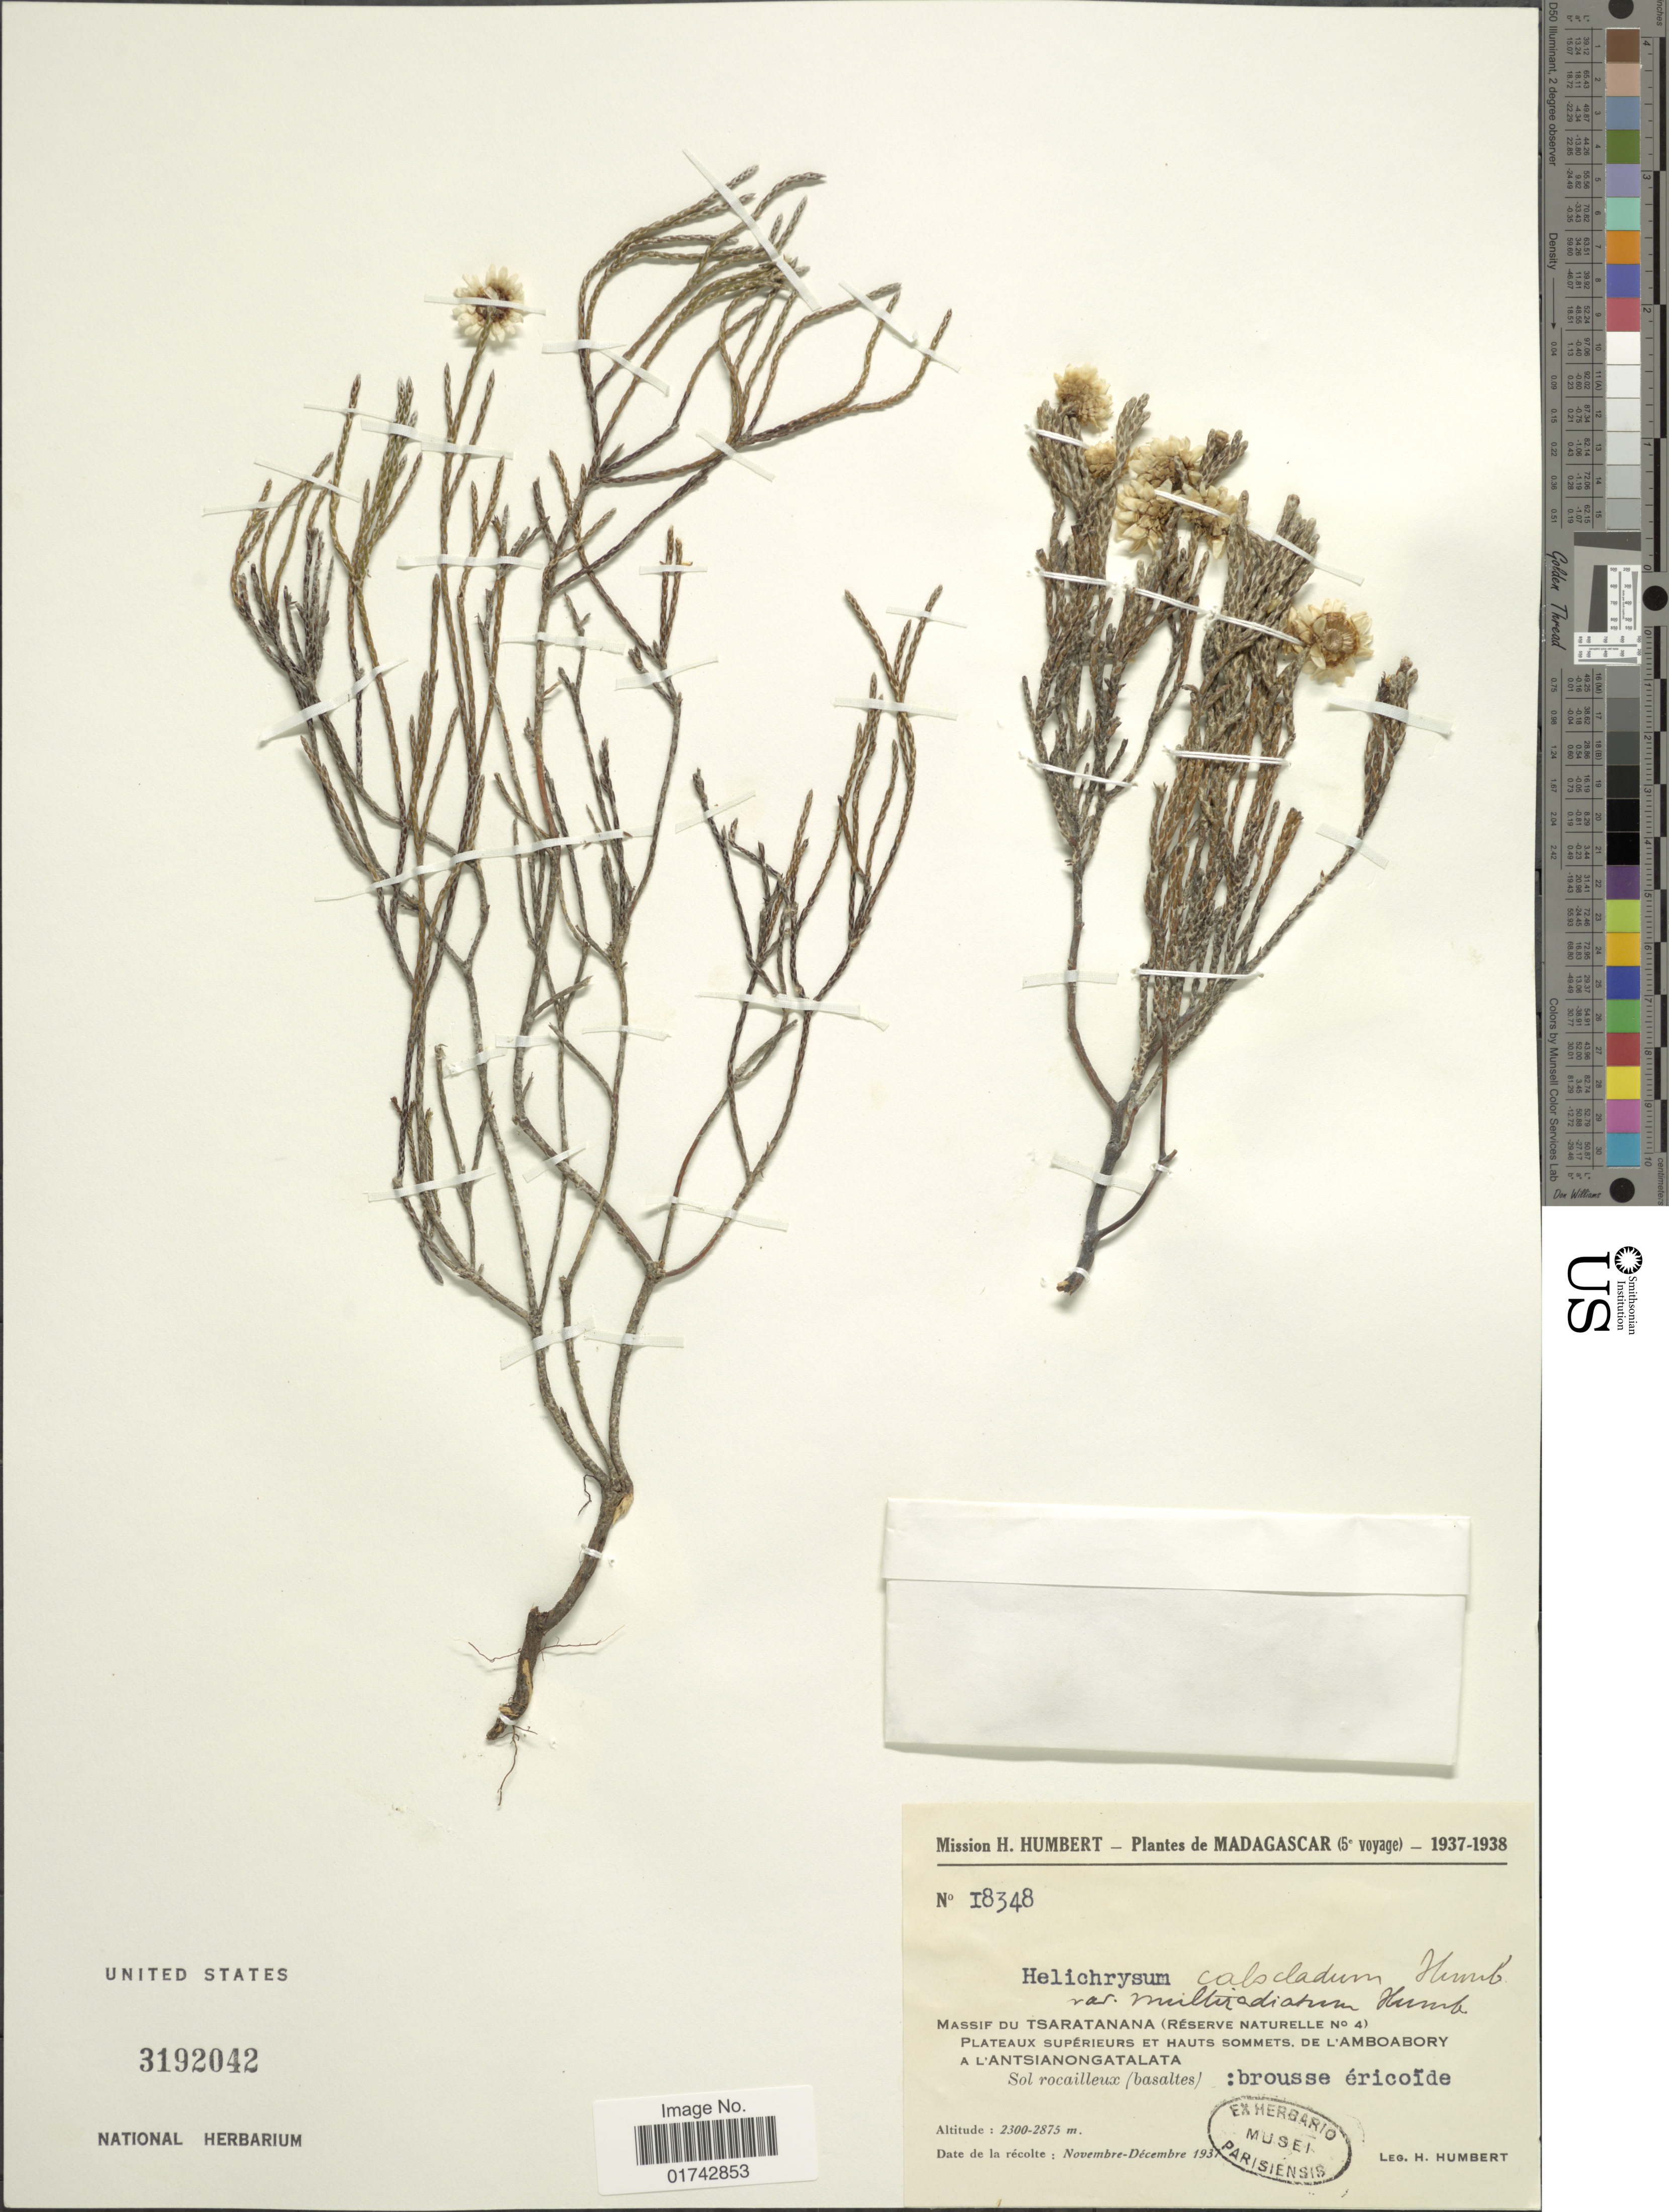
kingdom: Plantae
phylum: Tracheophyta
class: Magnoliopsida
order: Asterales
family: Asteraceae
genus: Helichrysum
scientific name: Helichrysum calocladum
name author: Humbert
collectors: H. Humbert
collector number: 18348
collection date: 1937-11/1937-12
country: Madagascar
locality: Massif du Tsaratanana (Réserve Naturelle no 4). Plateaux Supérieurs et hauts sommets, de L'Amboabory a L'Antsianongatalata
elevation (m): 2300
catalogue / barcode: US 3192042